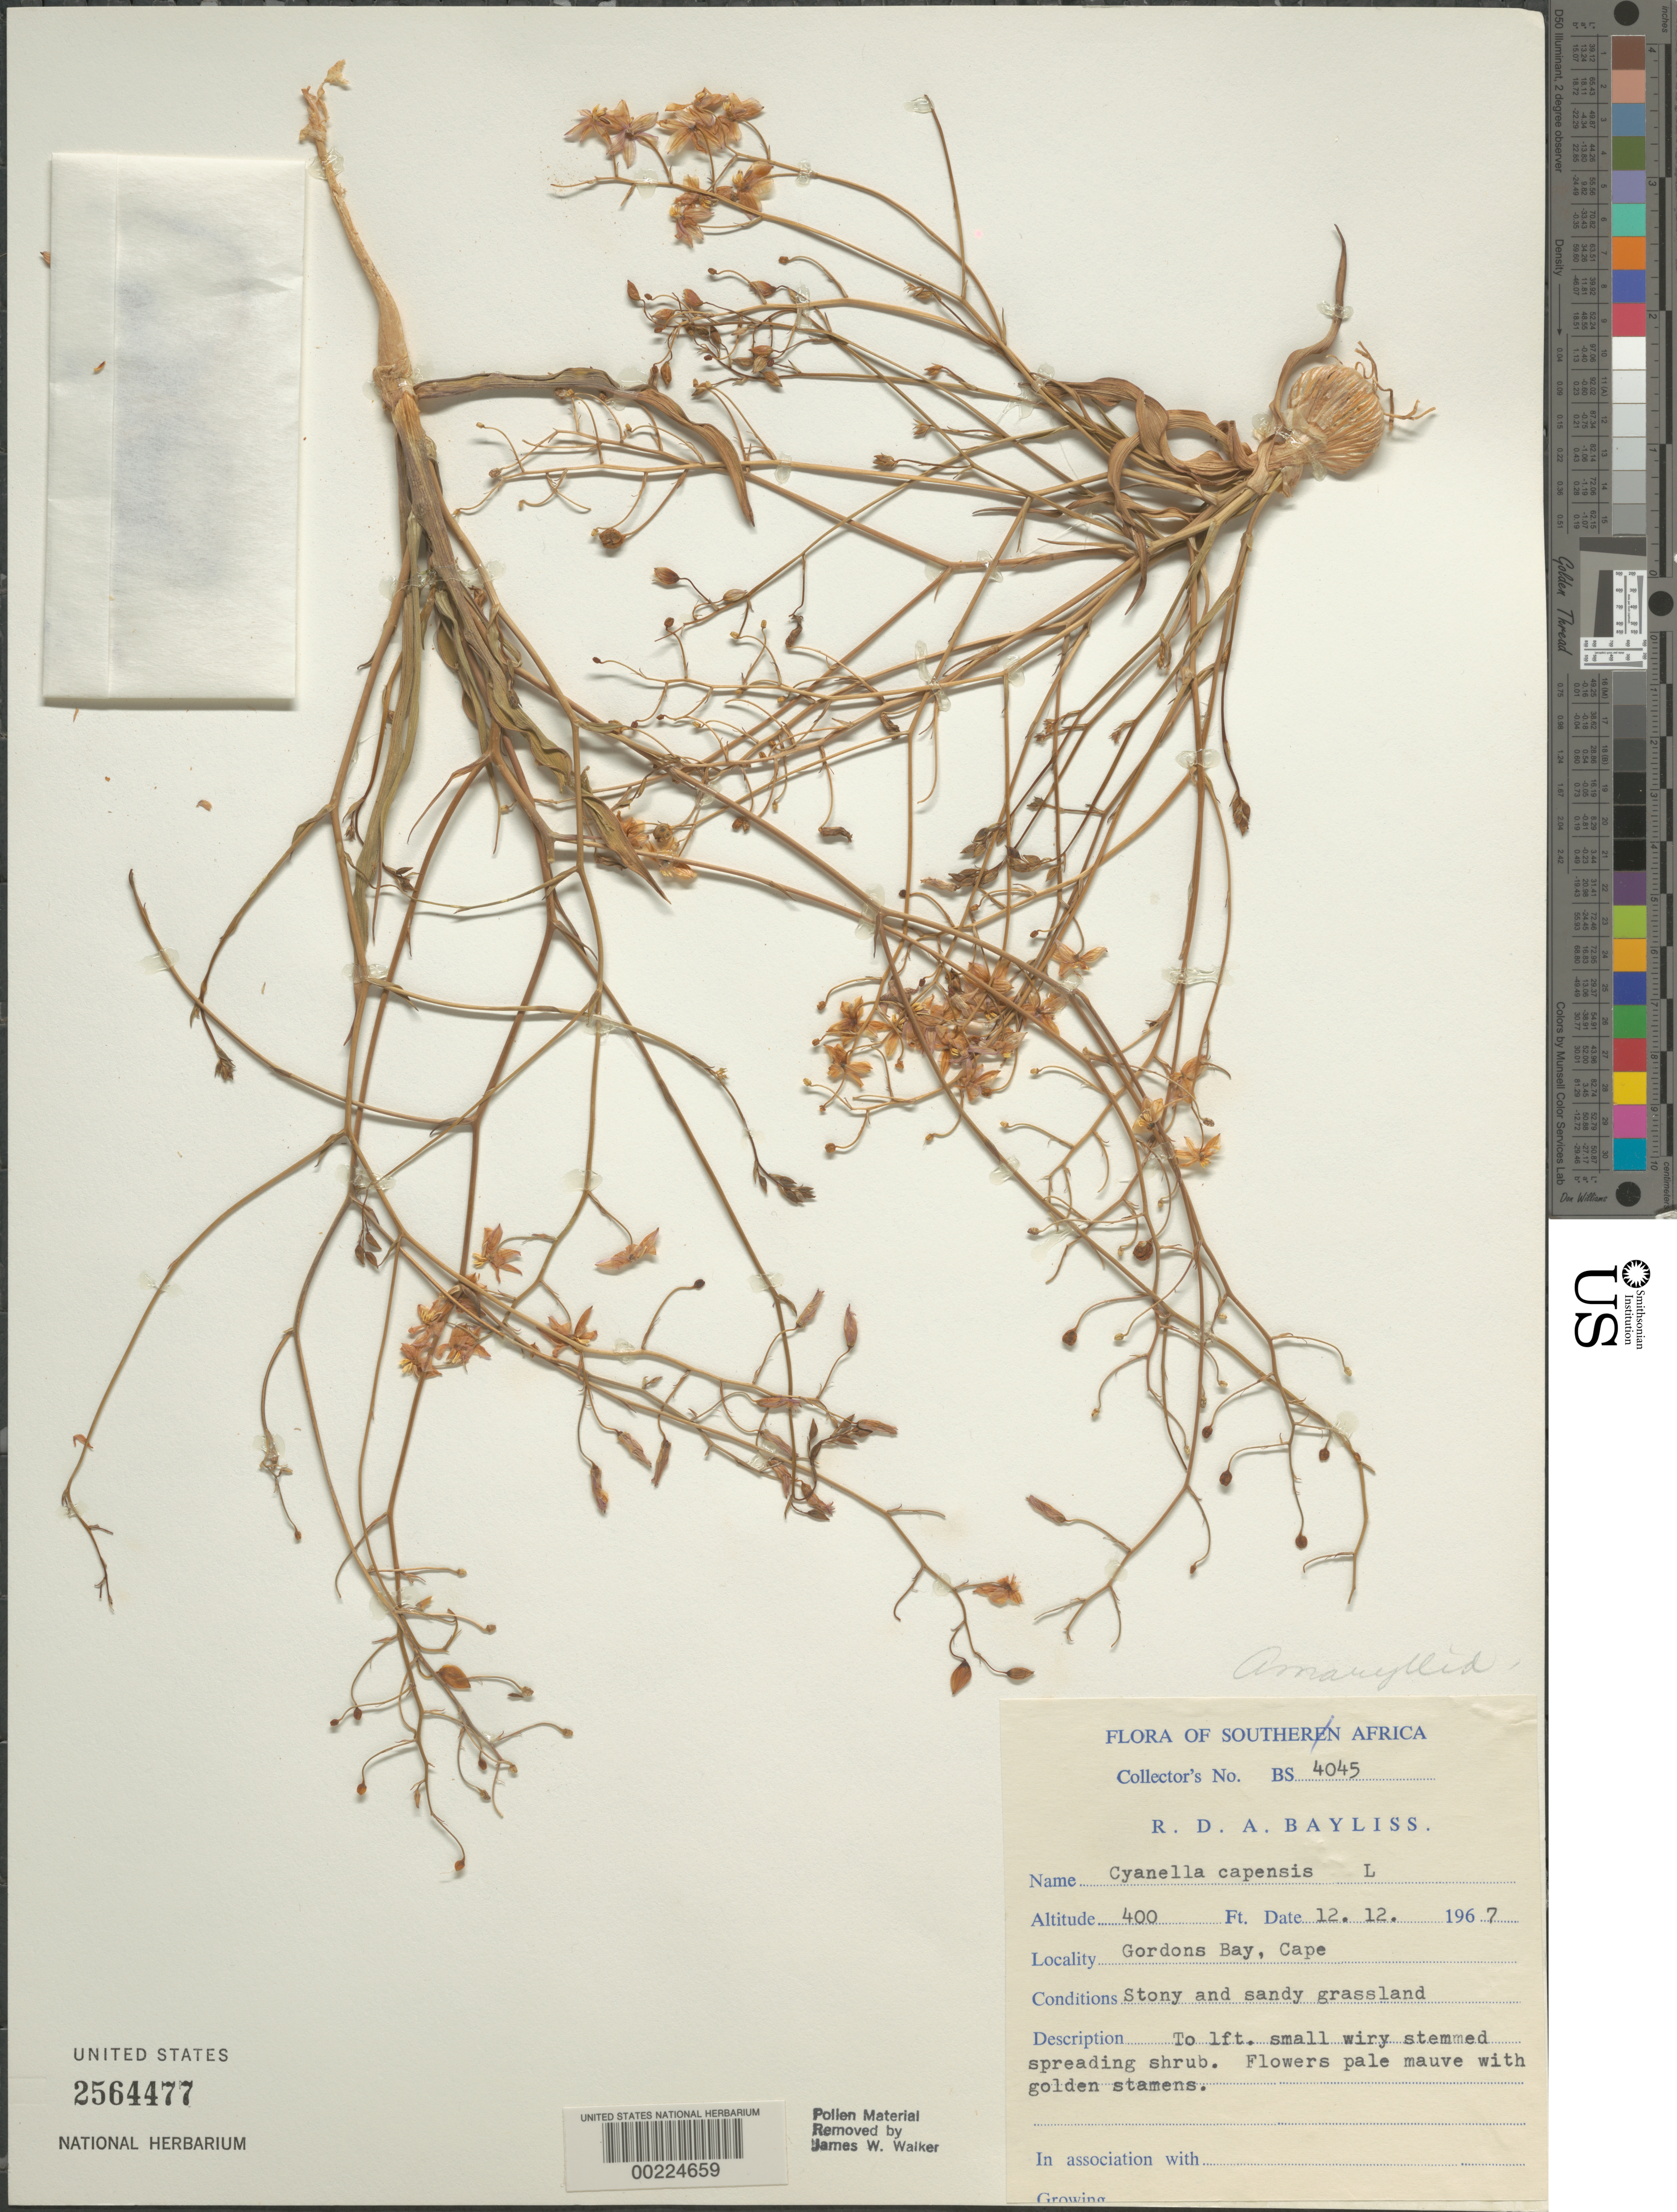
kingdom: Plantae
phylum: Tracheophyta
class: Liliopsida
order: Asparagales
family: Tecophilaeaceae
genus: Cyanella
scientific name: Cyanella capensis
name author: L.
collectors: R. D. Bayliss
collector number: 4045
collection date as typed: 12 Dec 1967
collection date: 1967-12-12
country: South Africa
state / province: Western Cape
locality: Gordons bay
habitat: Stony and sandy grassland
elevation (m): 122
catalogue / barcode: US 2564477